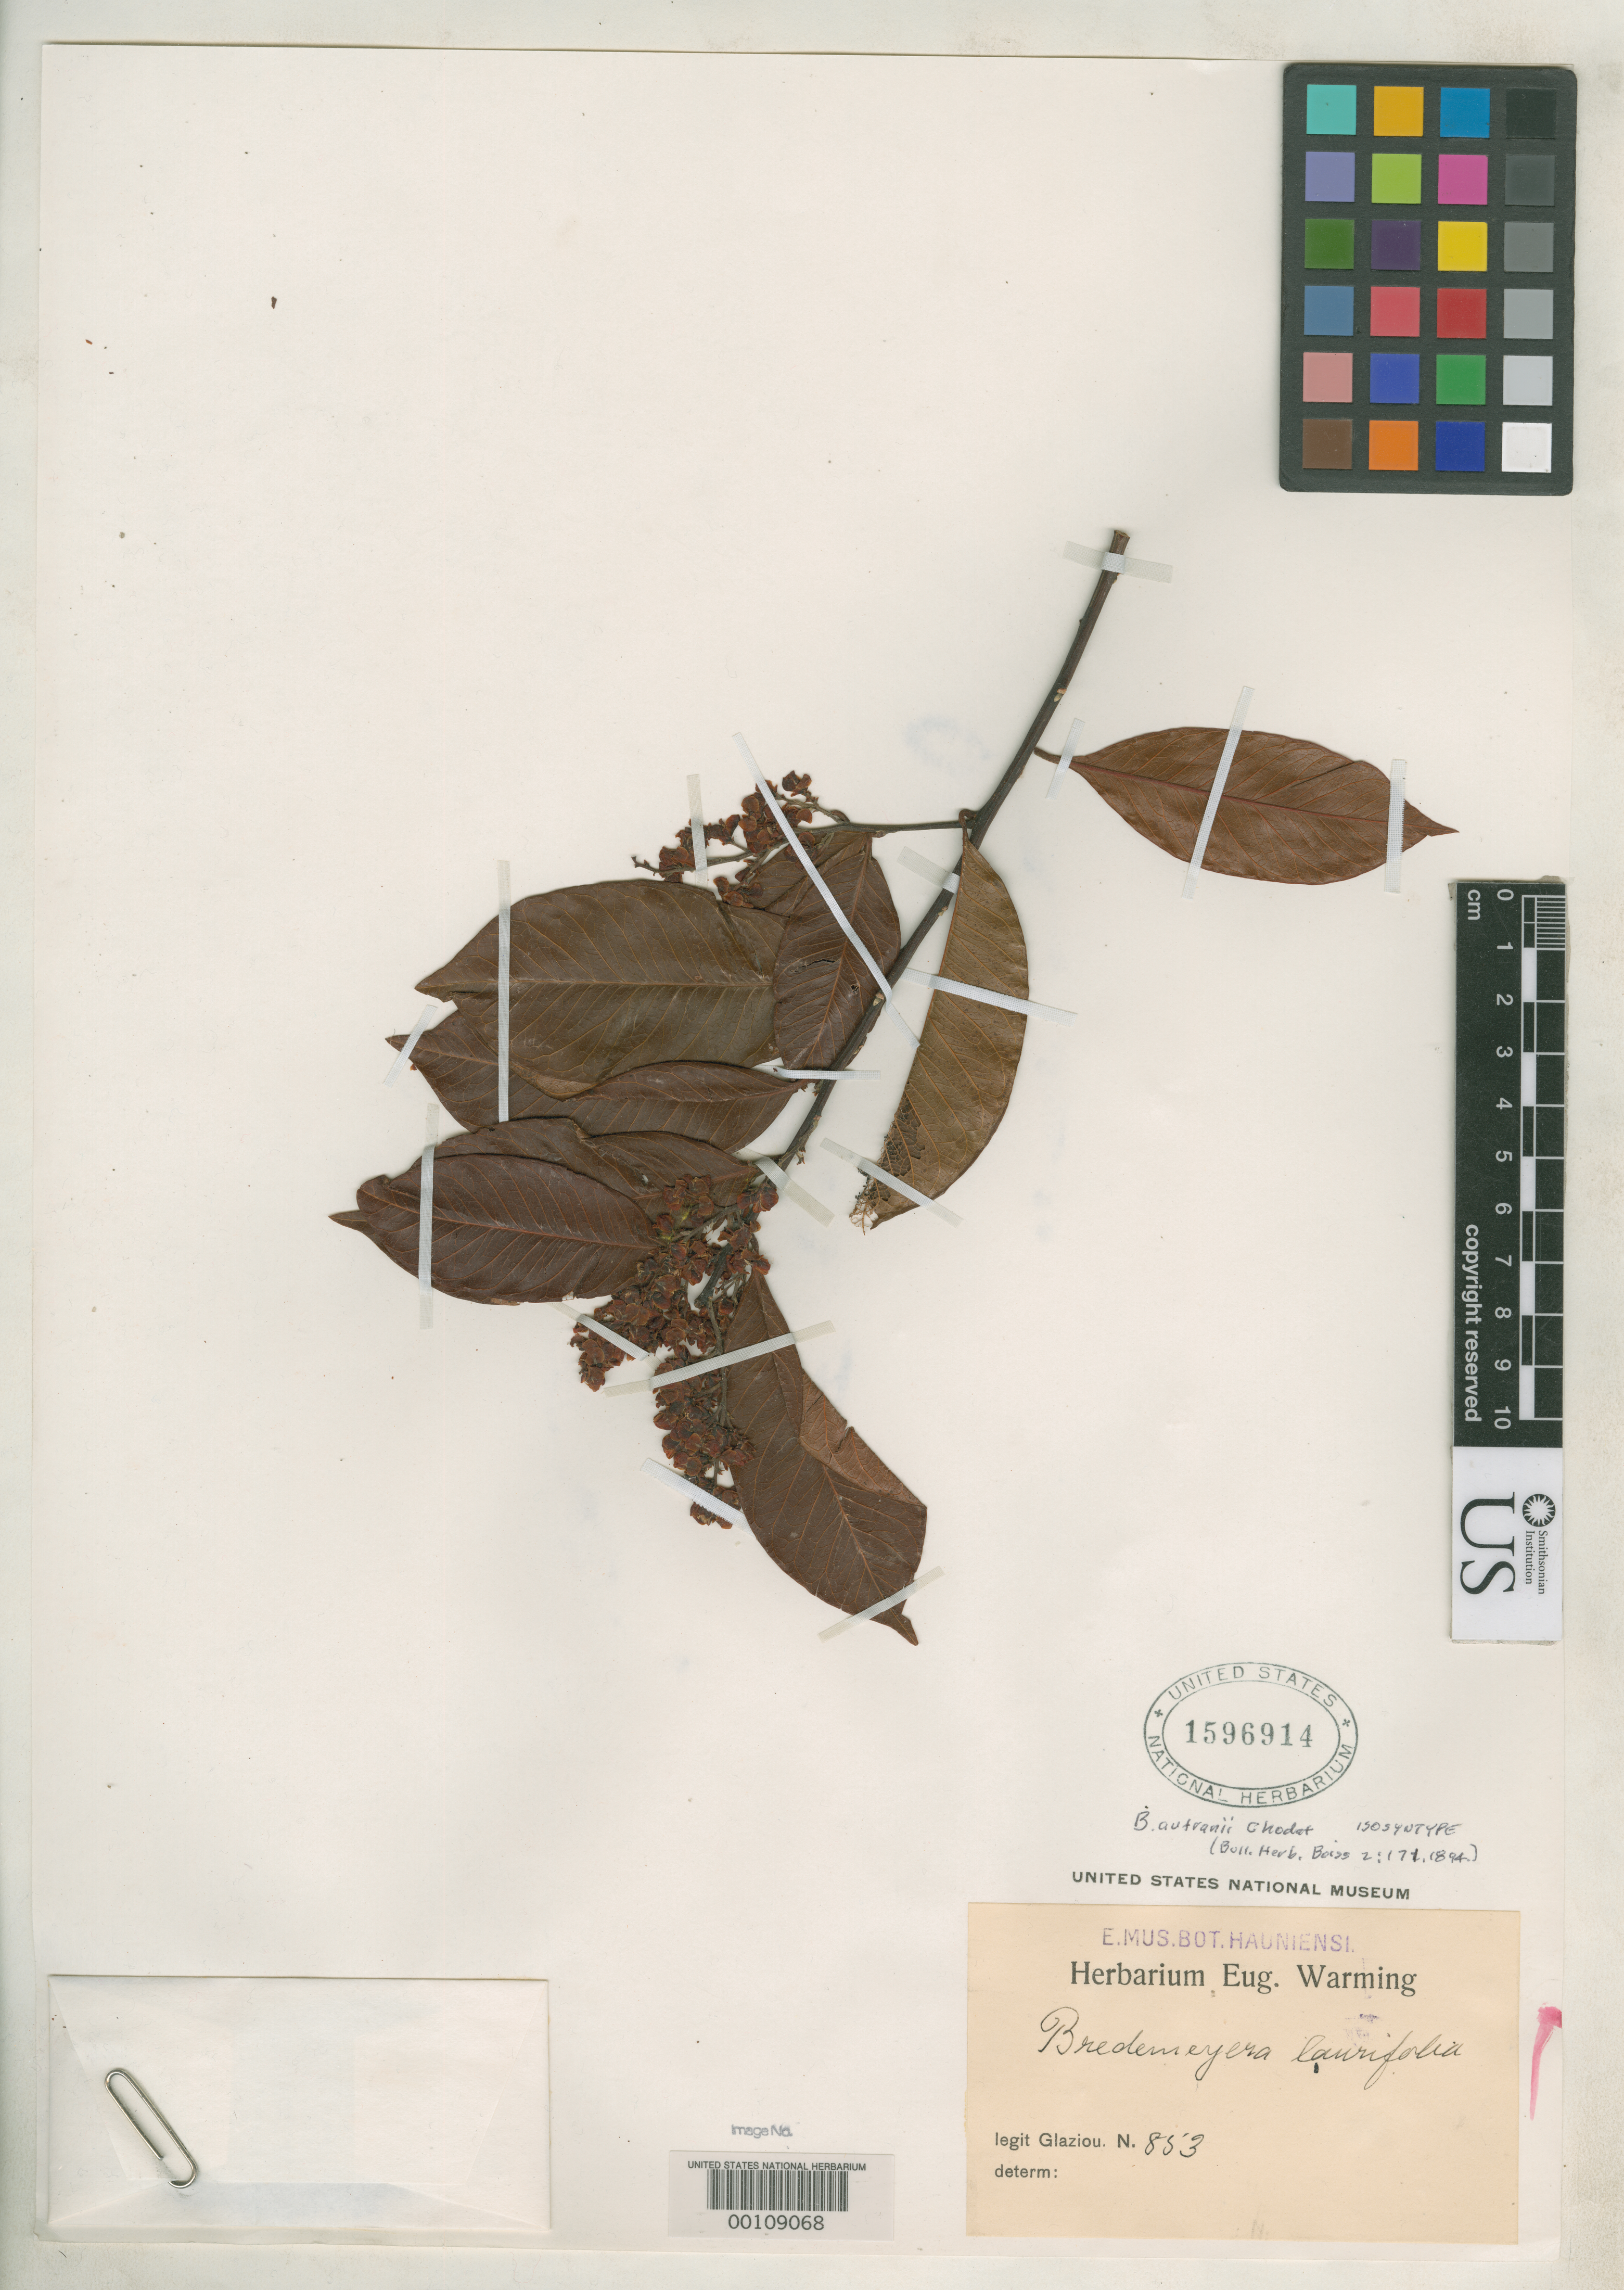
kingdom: Plantae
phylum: Tracheophyta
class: Magnoliopsida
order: Fabales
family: Polygalaceae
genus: Bredemeyera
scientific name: Bredemeyera autranii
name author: Chodat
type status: Isosyntype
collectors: A. F. M. Glaziou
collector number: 853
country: Brazil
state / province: Rio de Janeiro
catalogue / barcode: US 1596914